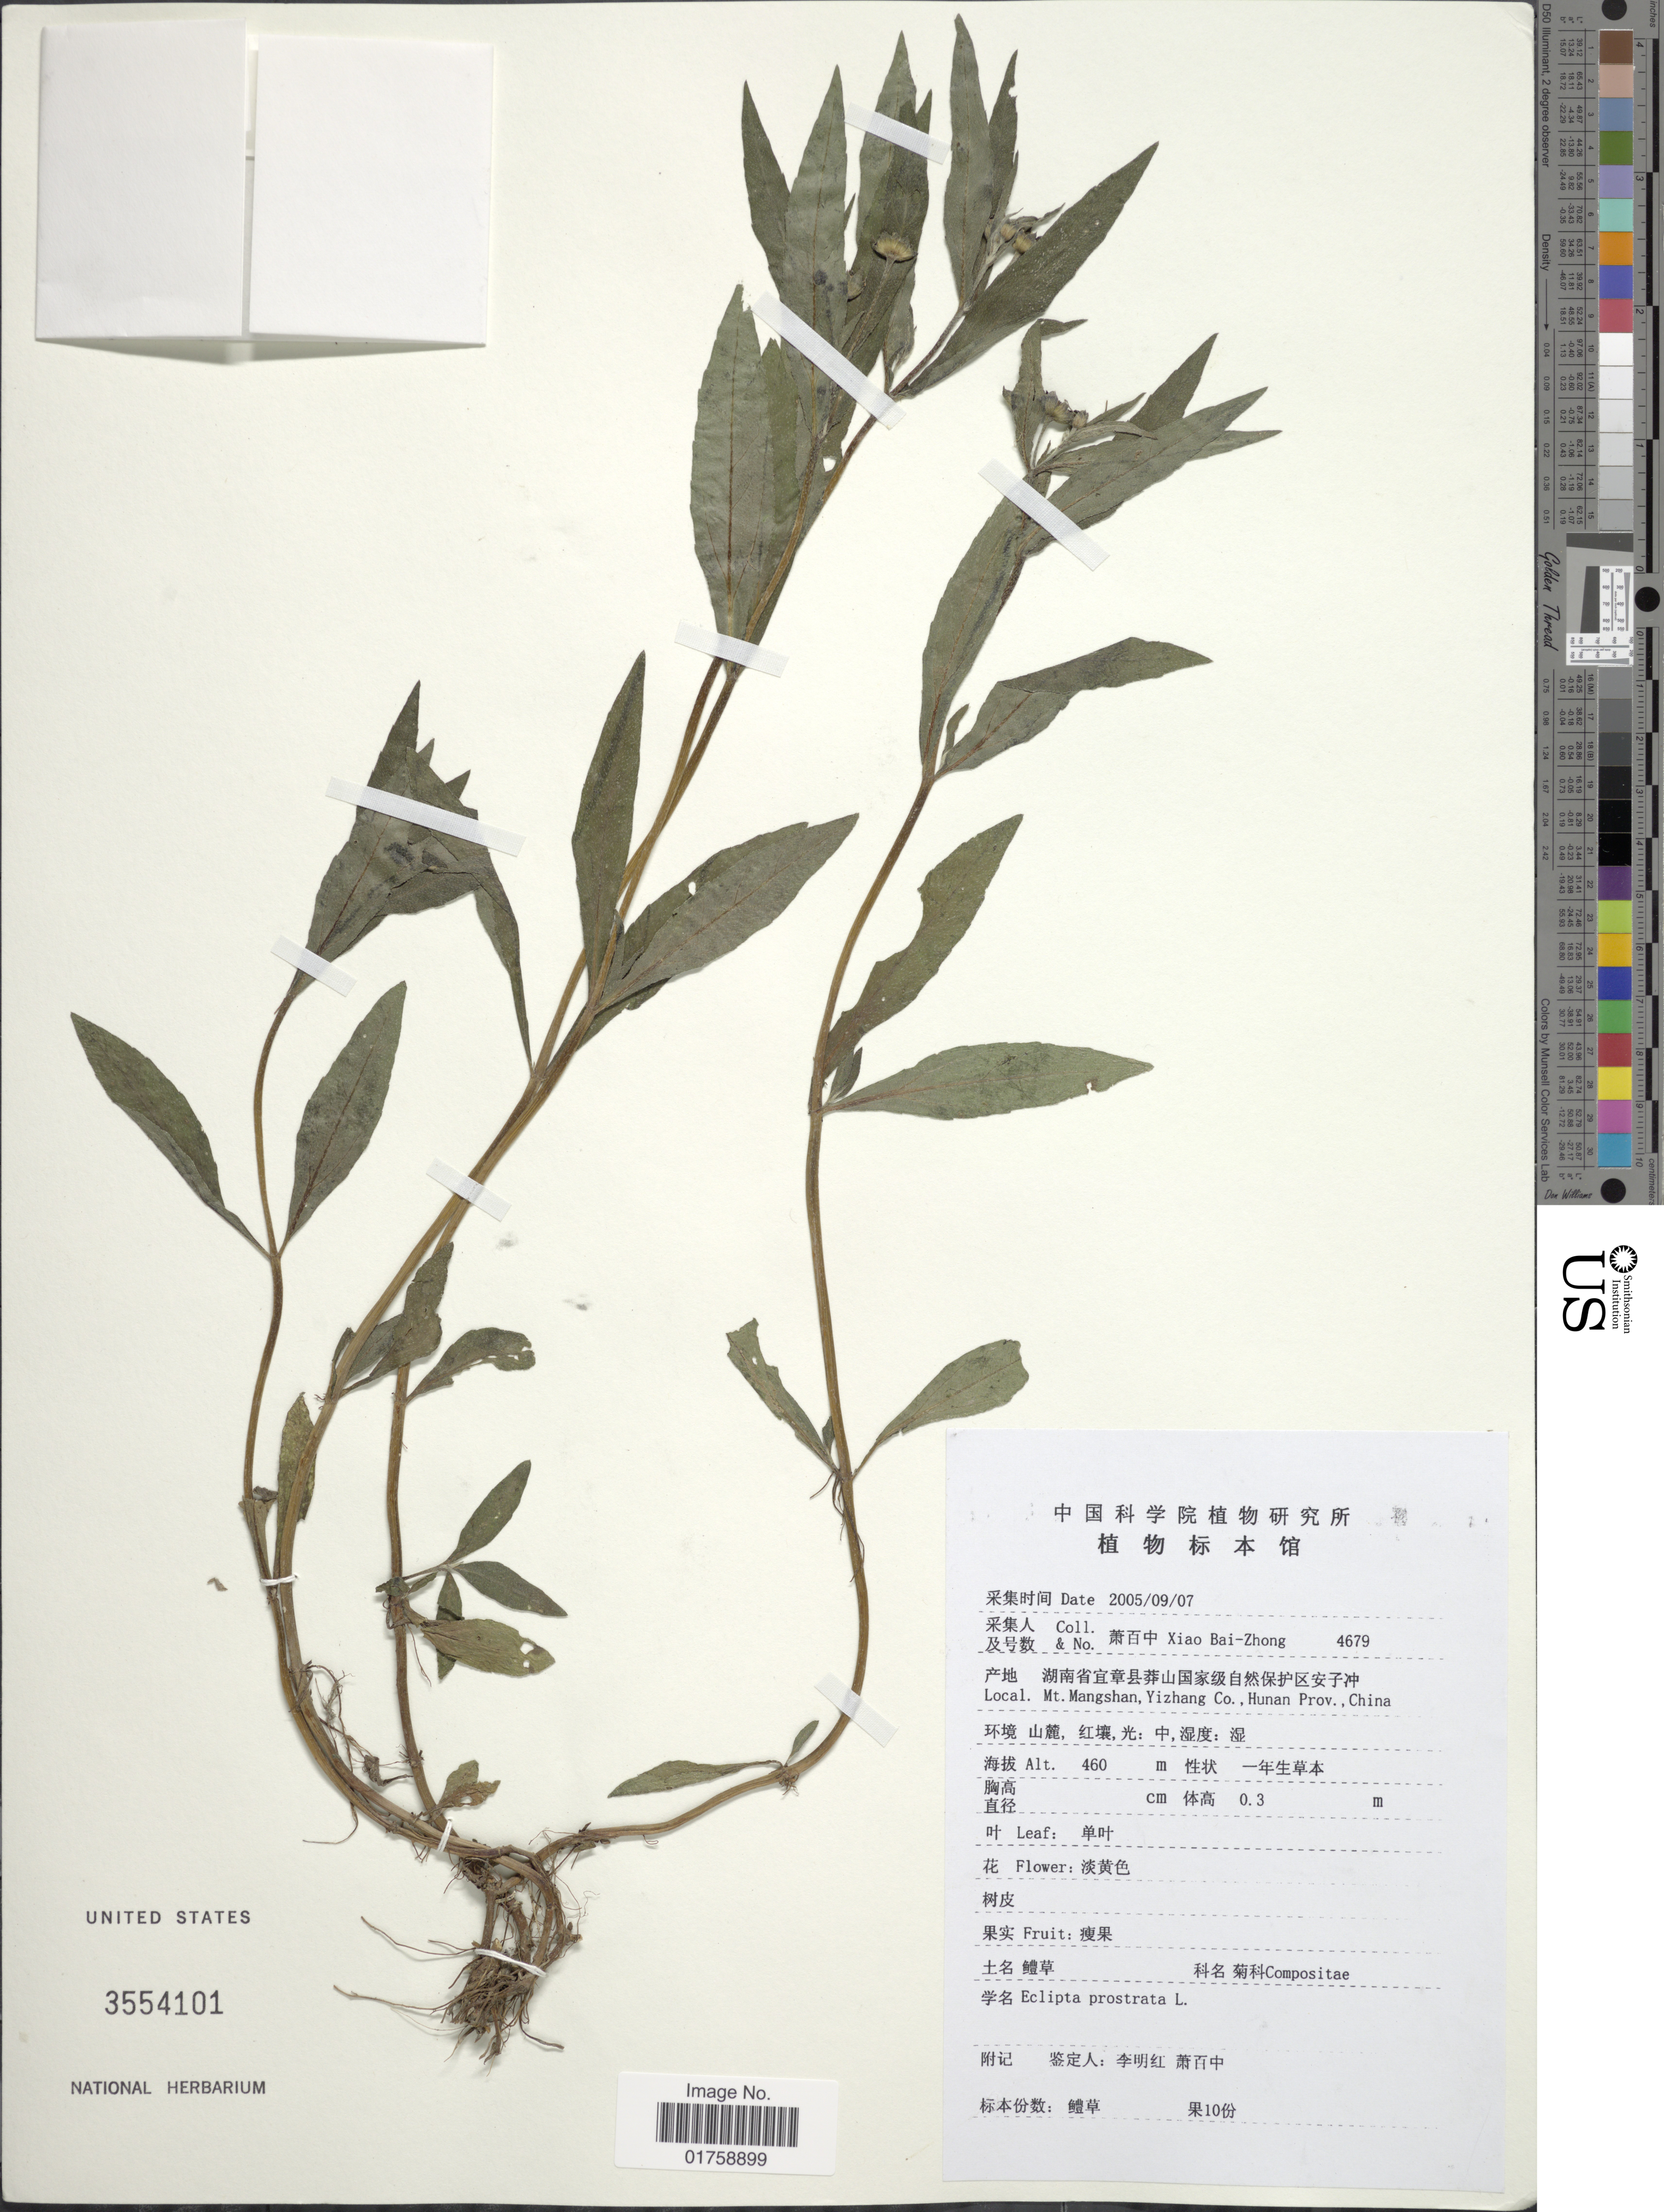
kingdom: Plantae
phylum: Tracheophyta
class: Magnoliopsida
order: Asterales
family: Asteraceae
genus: Eclipta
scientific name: Eclipta prostrata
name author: (L.) L.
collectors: B. Z. Xiao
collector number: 4679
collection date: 2005-09-07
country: China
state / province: Hunan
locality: Mt. Mangshan, Yizhang Co., Hunan Prov., China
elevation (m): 460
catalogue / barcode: US 3554101